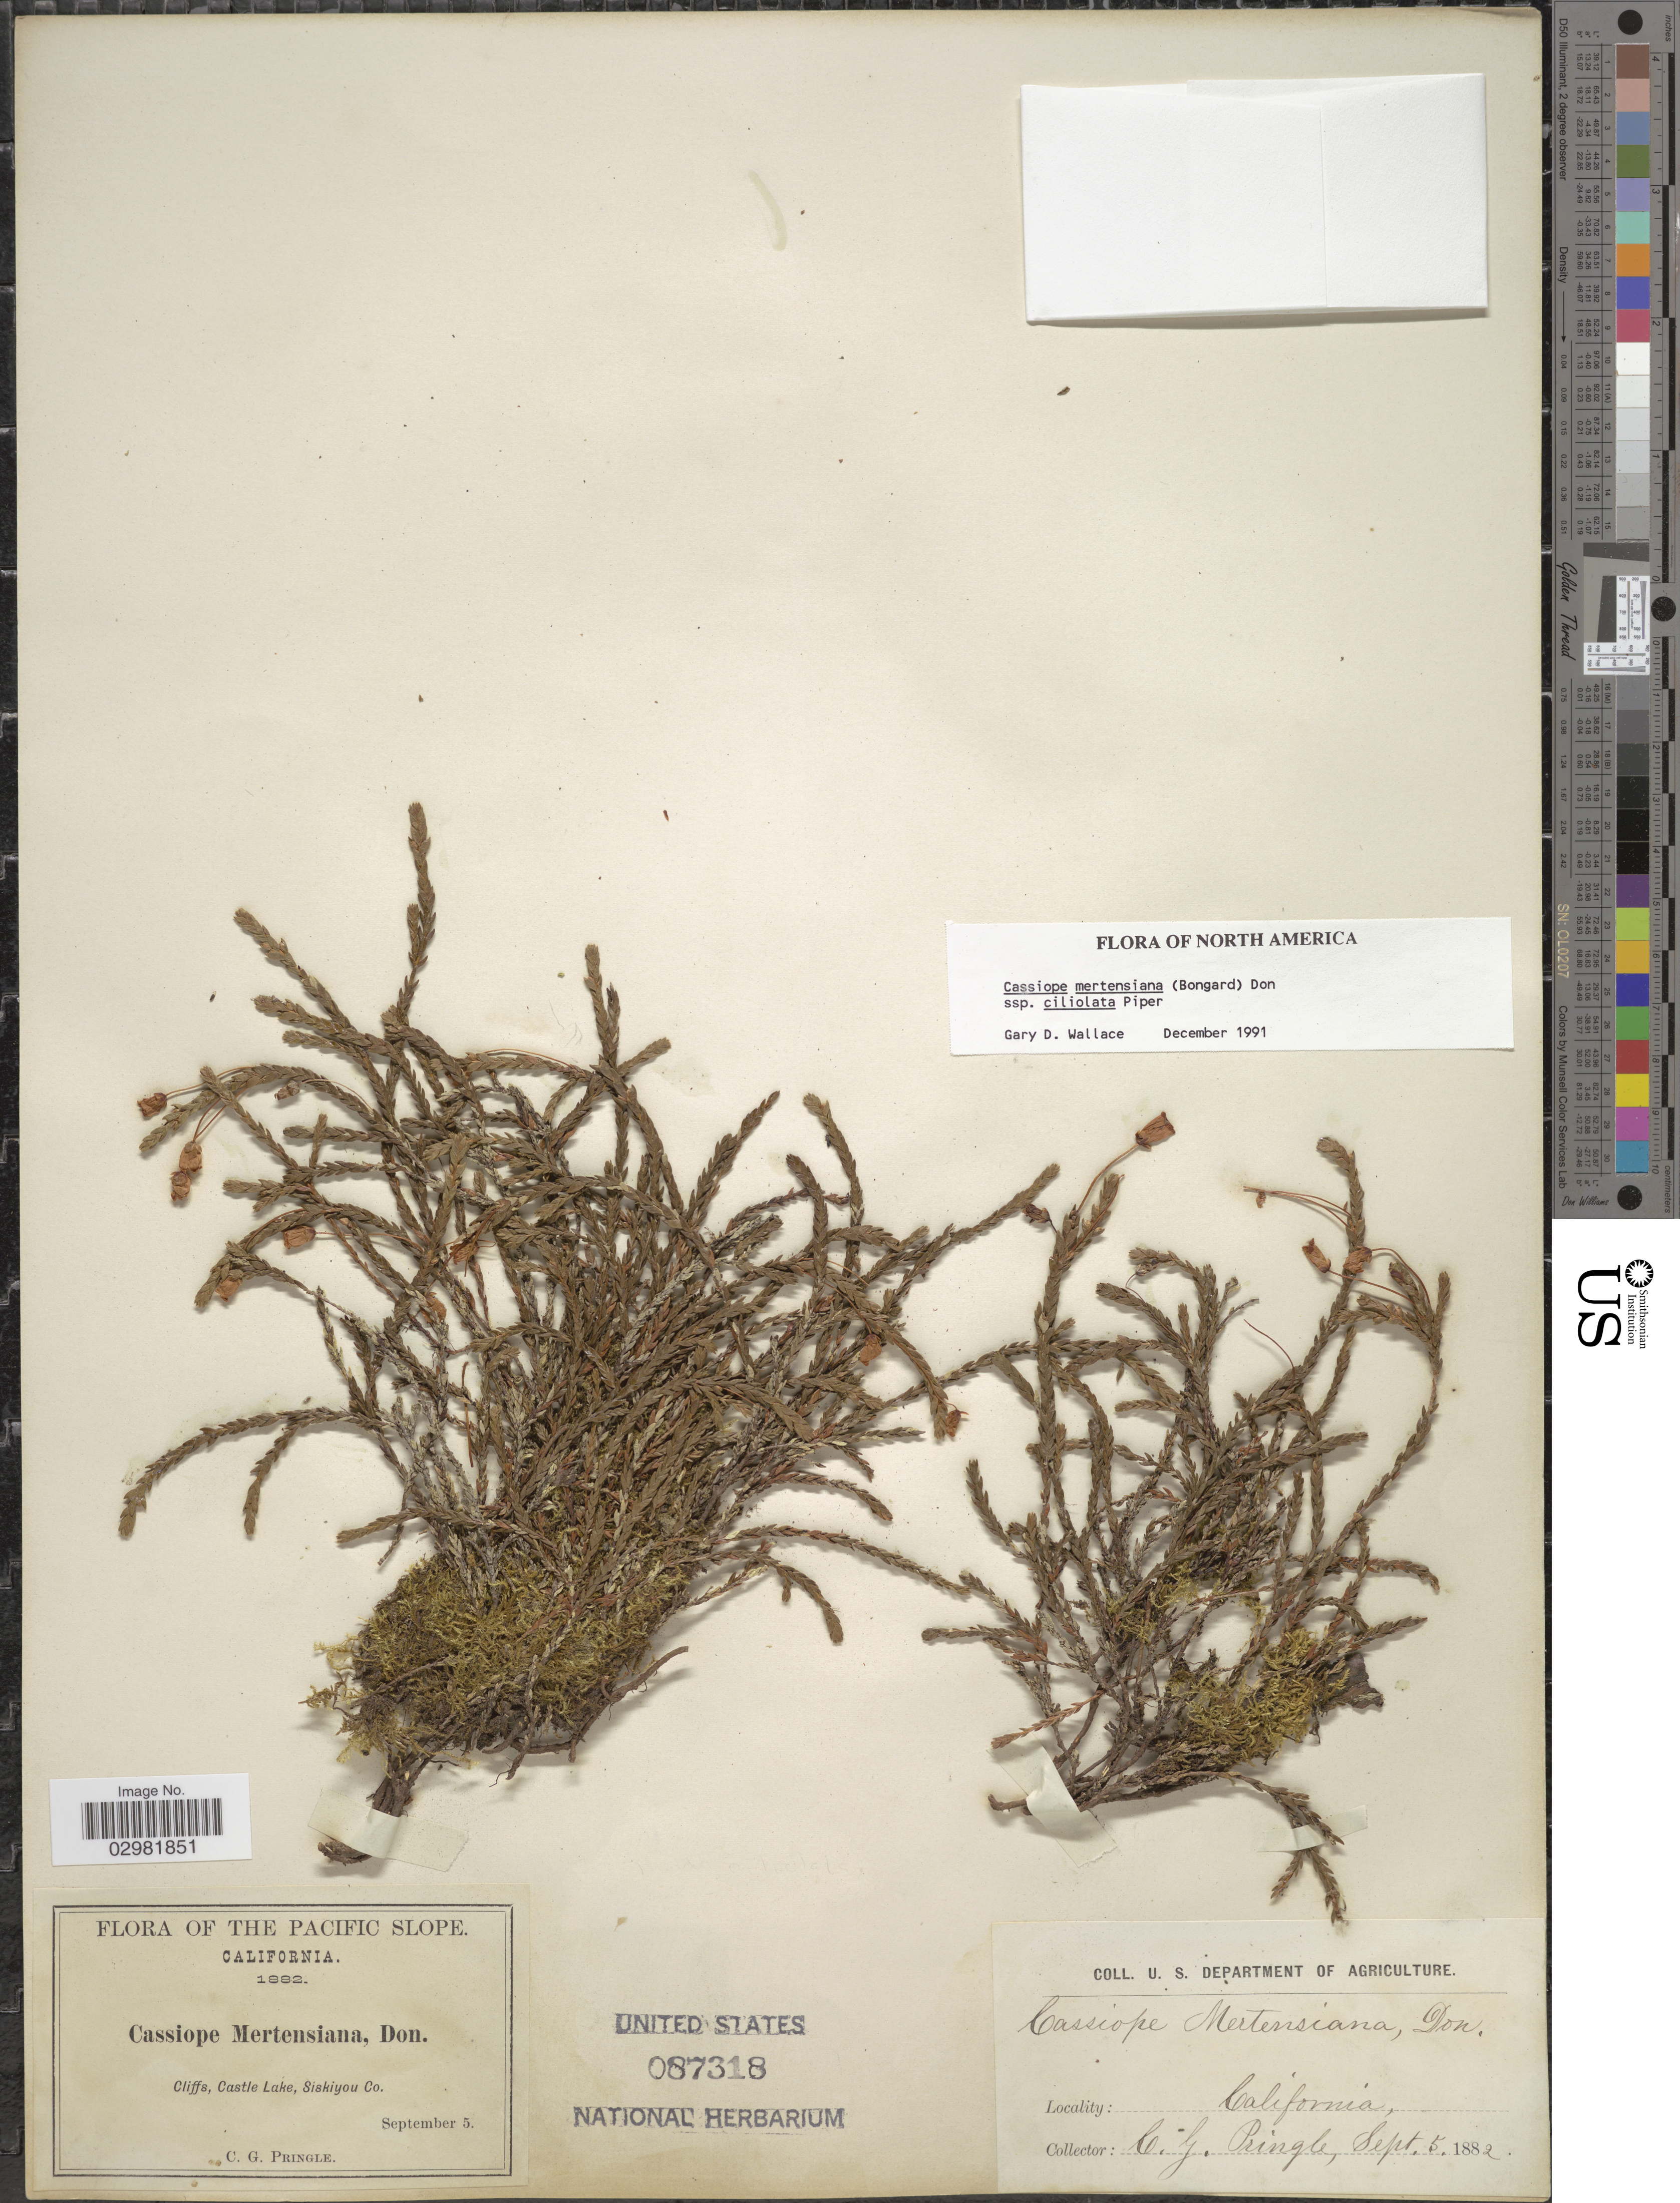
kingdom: Plantae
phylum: Tracheophyta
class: Magnoliopsida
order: Ericales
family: Ericaceae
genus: Cassiope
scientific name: Cassiope mertensiana subsp. ciliolata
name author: Piper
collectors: C. G. Pringle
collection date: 1882-09-05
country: United States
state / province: California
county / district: Siskiyou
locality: The Pacific Slope, Cliffs, Castle Lake, Siskiyou Co.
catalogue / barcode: US 87318